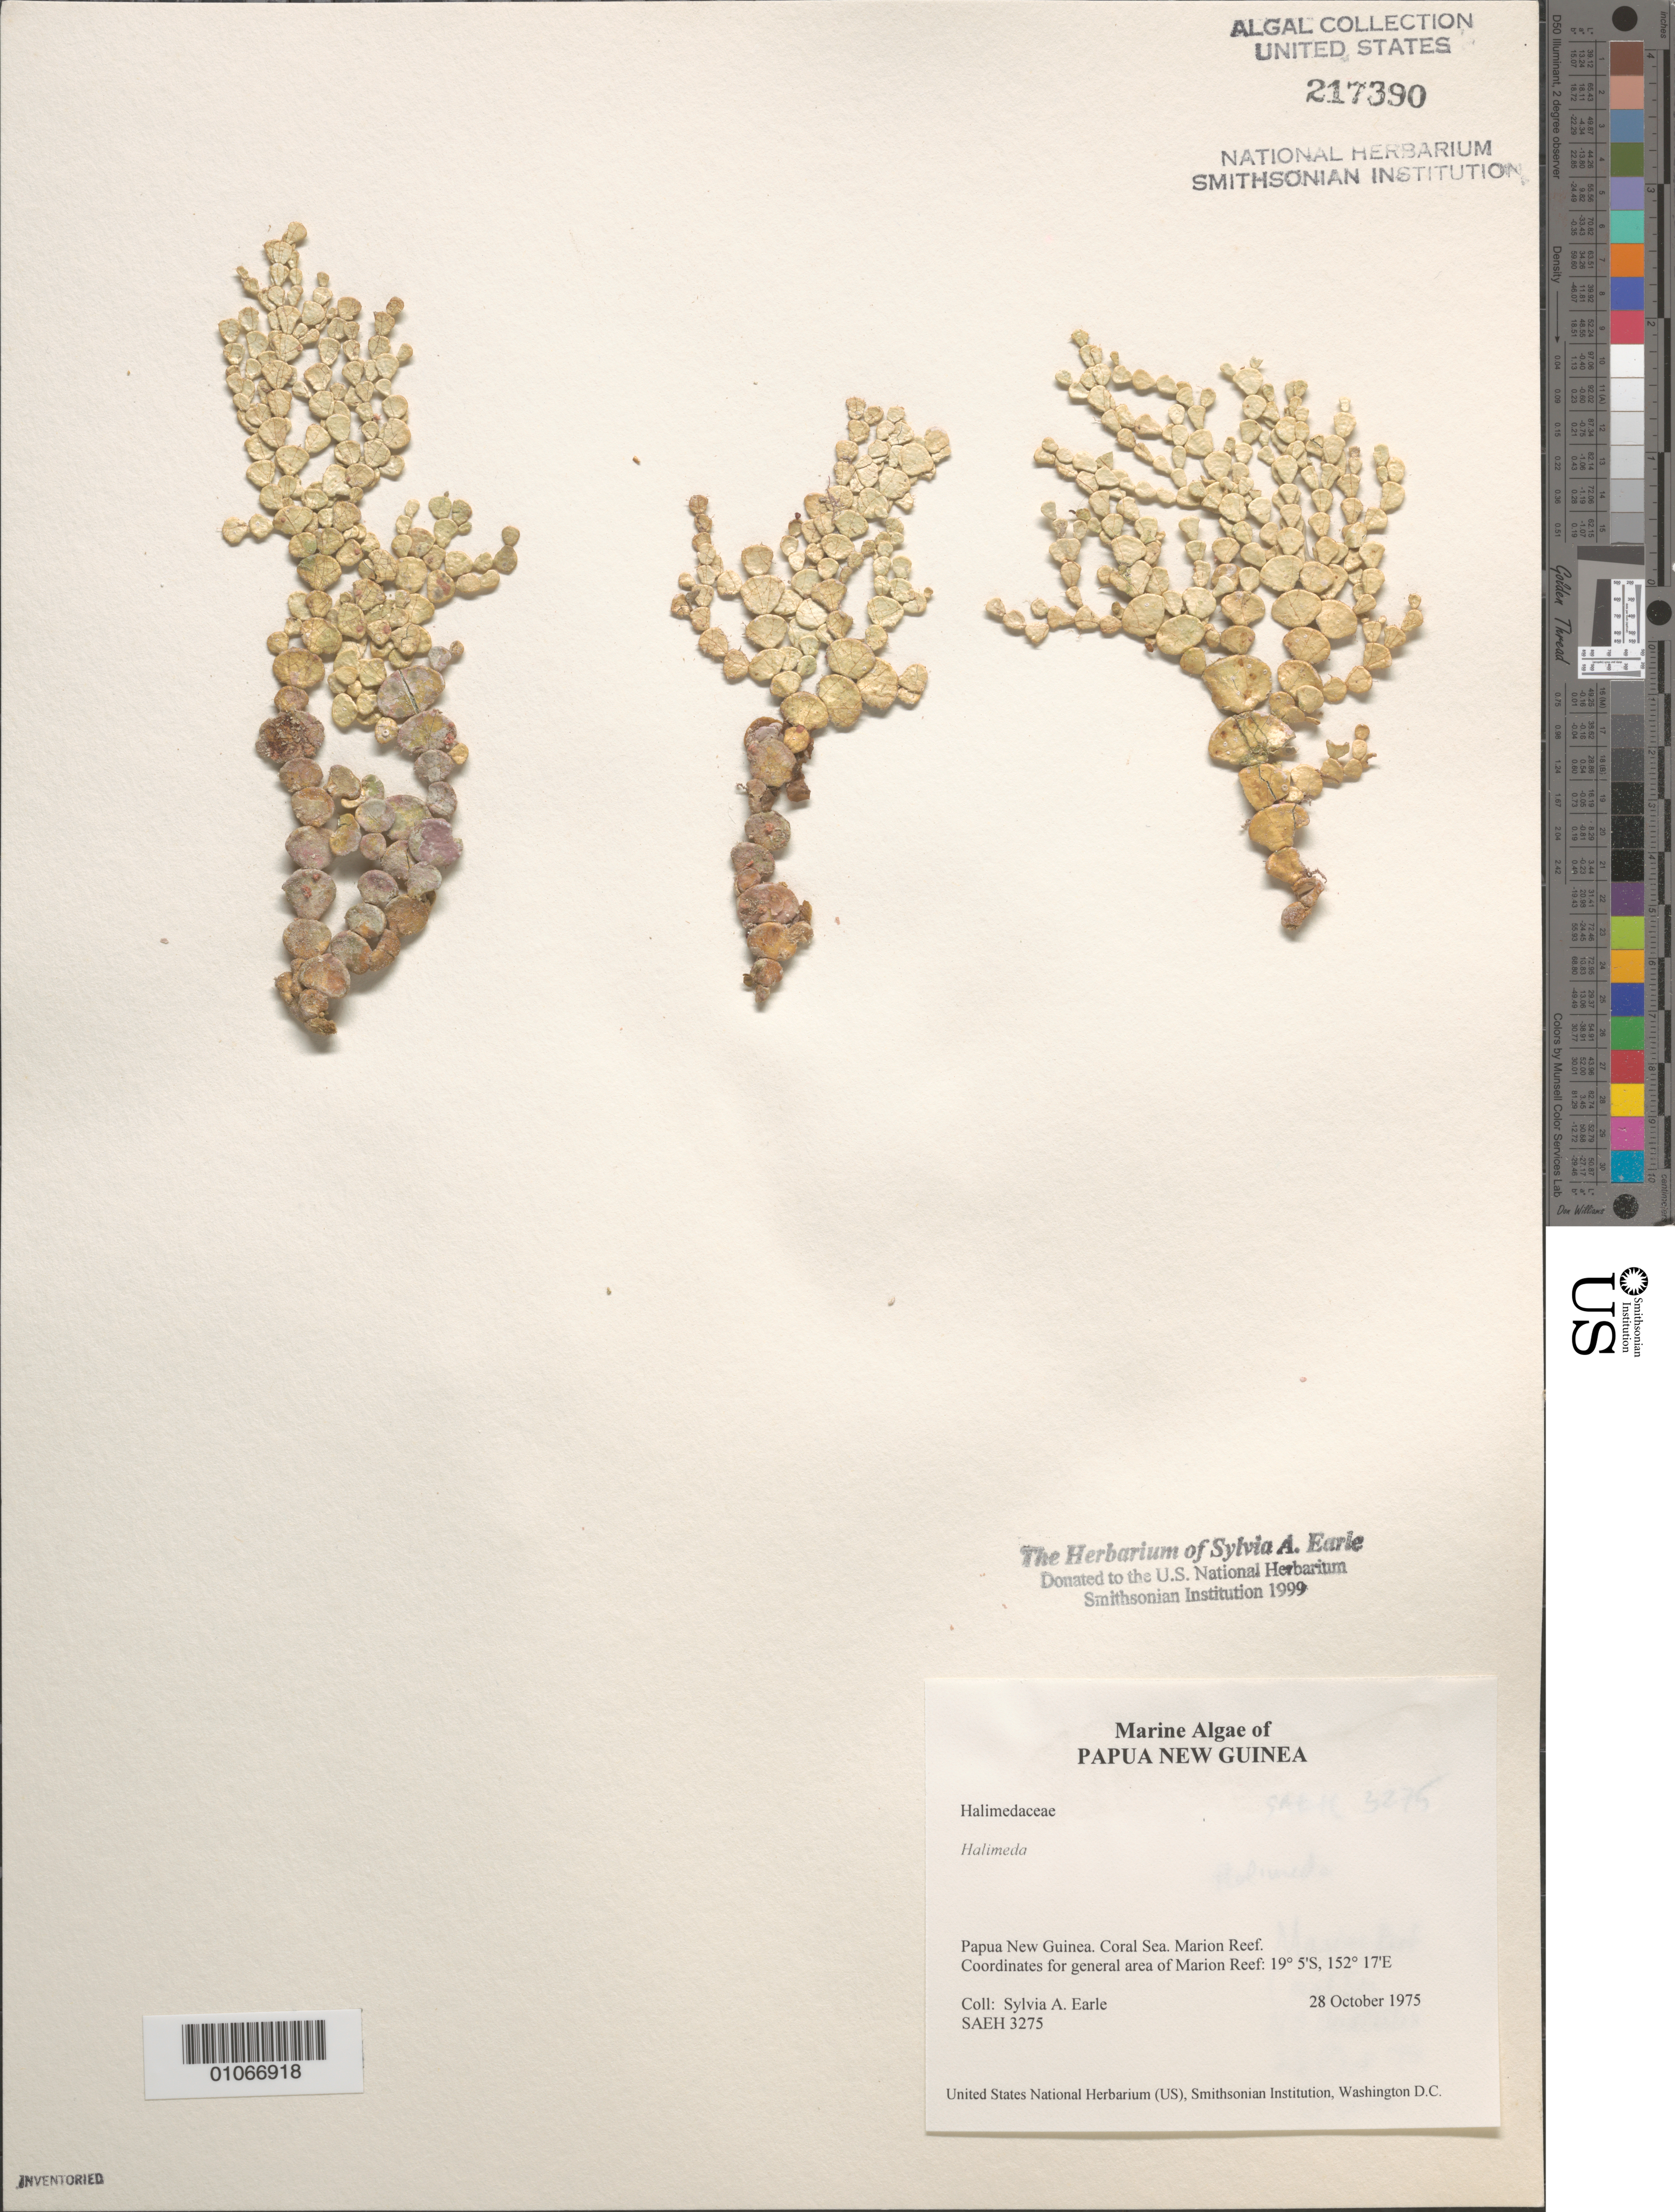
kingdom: Plantae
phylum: Chlorophyta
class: Ulvophyceae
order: Bryopsidales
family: Halimedaceae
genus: Halimeda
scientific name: Halimeda sp.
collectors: S. A. Earle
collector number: SAEH 3275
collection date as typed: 28 Oct 1975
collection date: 1975-10-28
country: Australia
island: Marion Reef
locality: Coral Sea, Marion Reef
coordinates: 19 5'S, 152 17'E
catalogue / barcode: US 217390